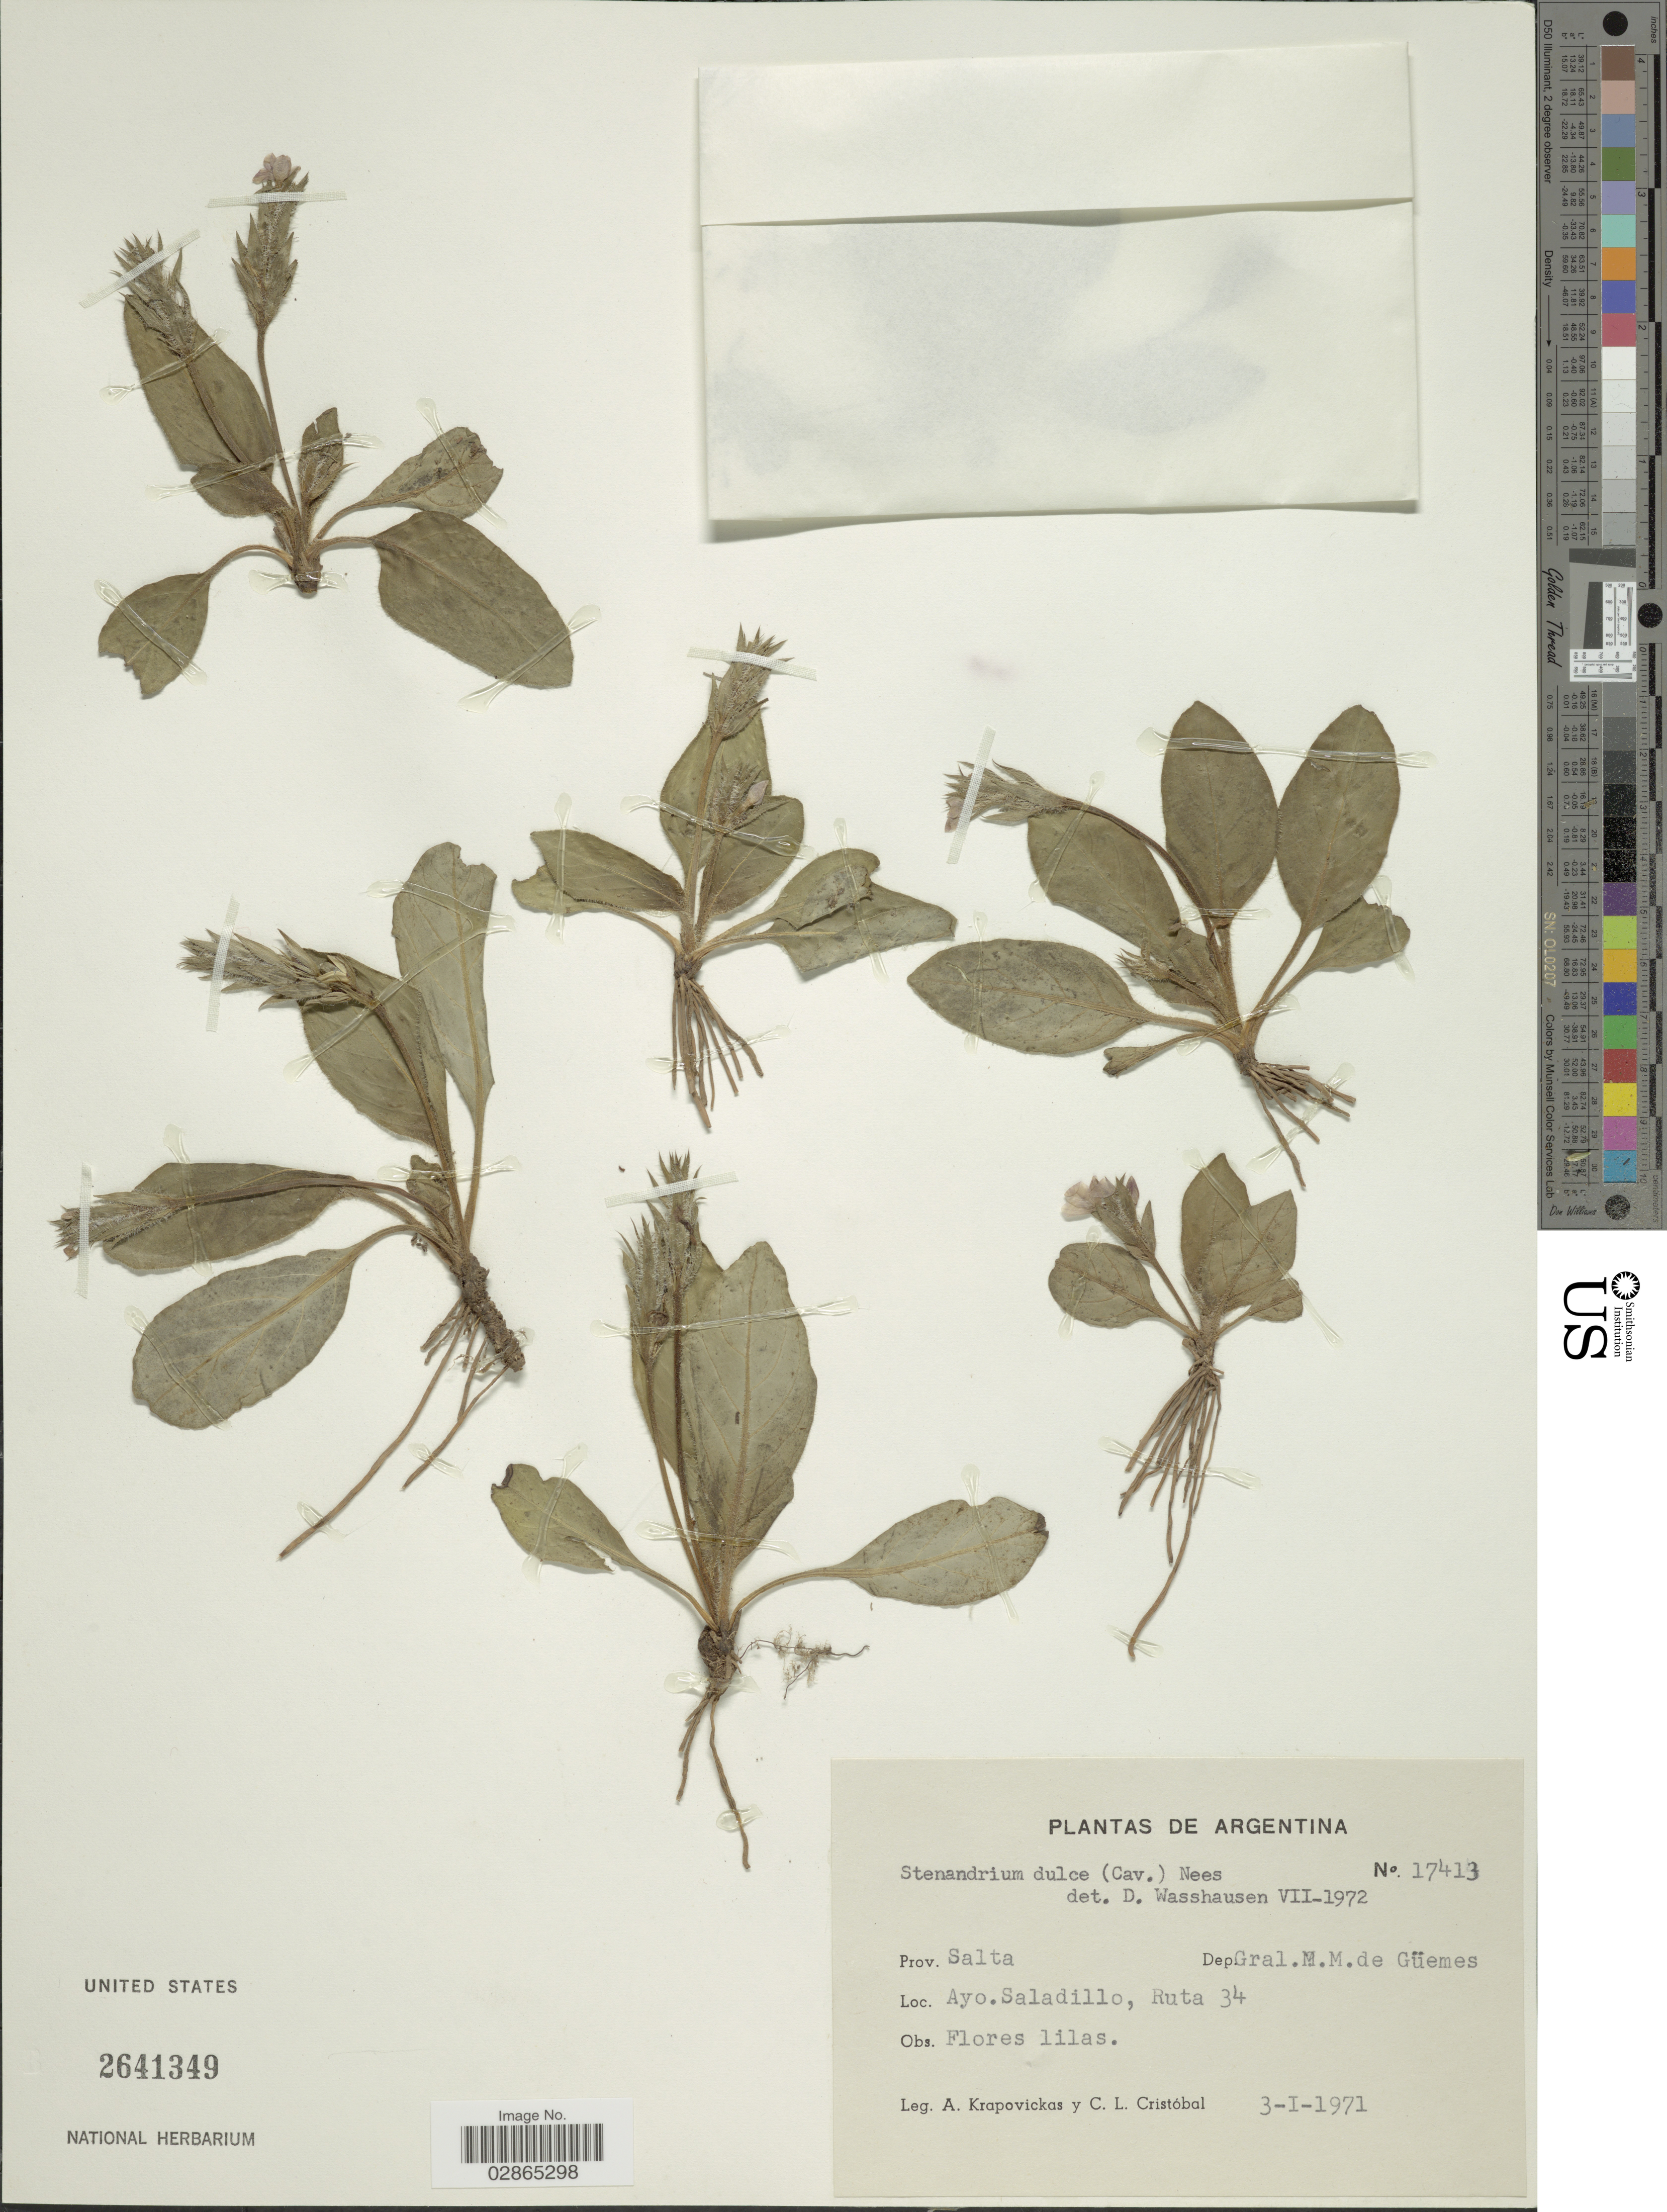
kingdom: Plantae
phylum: Tracheophyta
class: Magnoliopsida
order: Lamiales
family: Acanthaceae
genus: Stenandrium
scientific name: Stenandrium dulce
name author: (Cav.) Nees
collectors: A. Krapovickas & C. L. Cristóbal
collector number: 17413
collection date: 1971-01-03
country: Argentina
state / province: Salta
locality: Prov. Salta, Dep. Gral.M.M. de Güemes, Ayo. Saladillo, Ruta 34.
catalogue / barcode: US 2641349